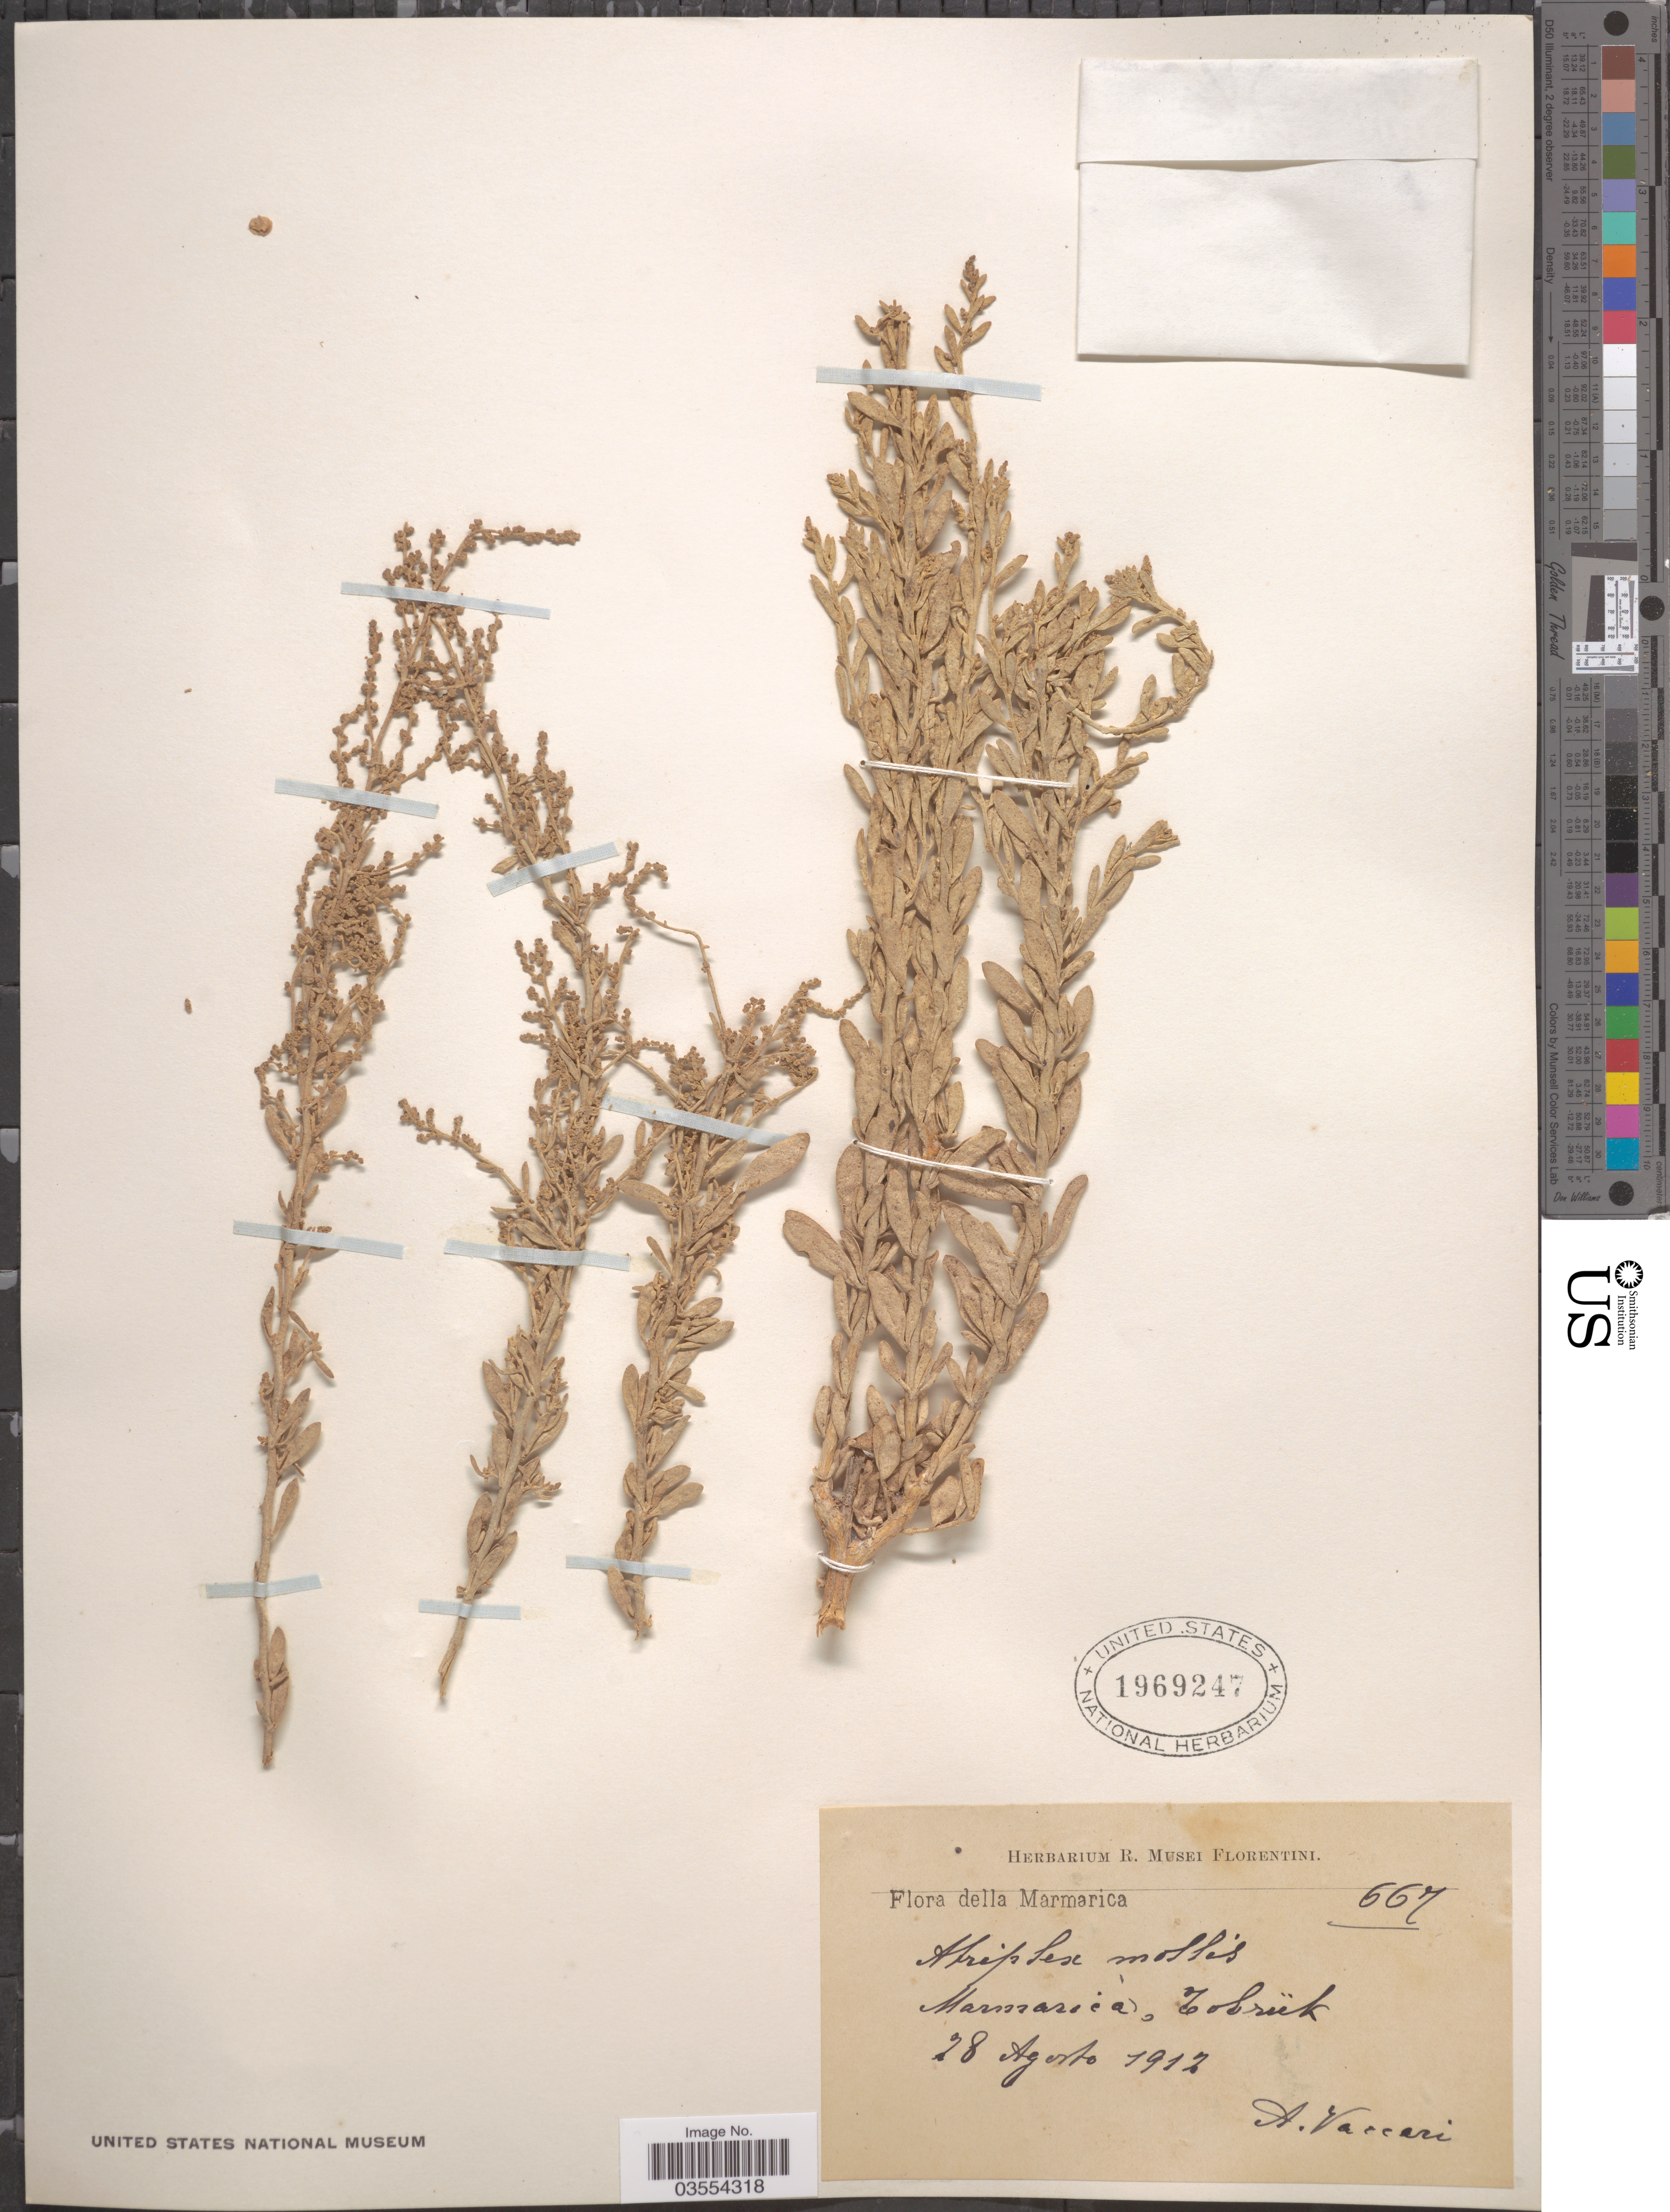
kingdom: Plantae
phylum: Tracheophyta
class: Magnoliopsida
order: Caryophyllales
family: Amaranthaceae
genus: Atriplex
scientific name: Atriplex mollis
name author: Desf.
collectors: A. Vaccari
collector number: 667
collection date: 1912-08-28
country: Libya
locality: Marmarica, Tobrük.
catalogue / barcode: US 1969247